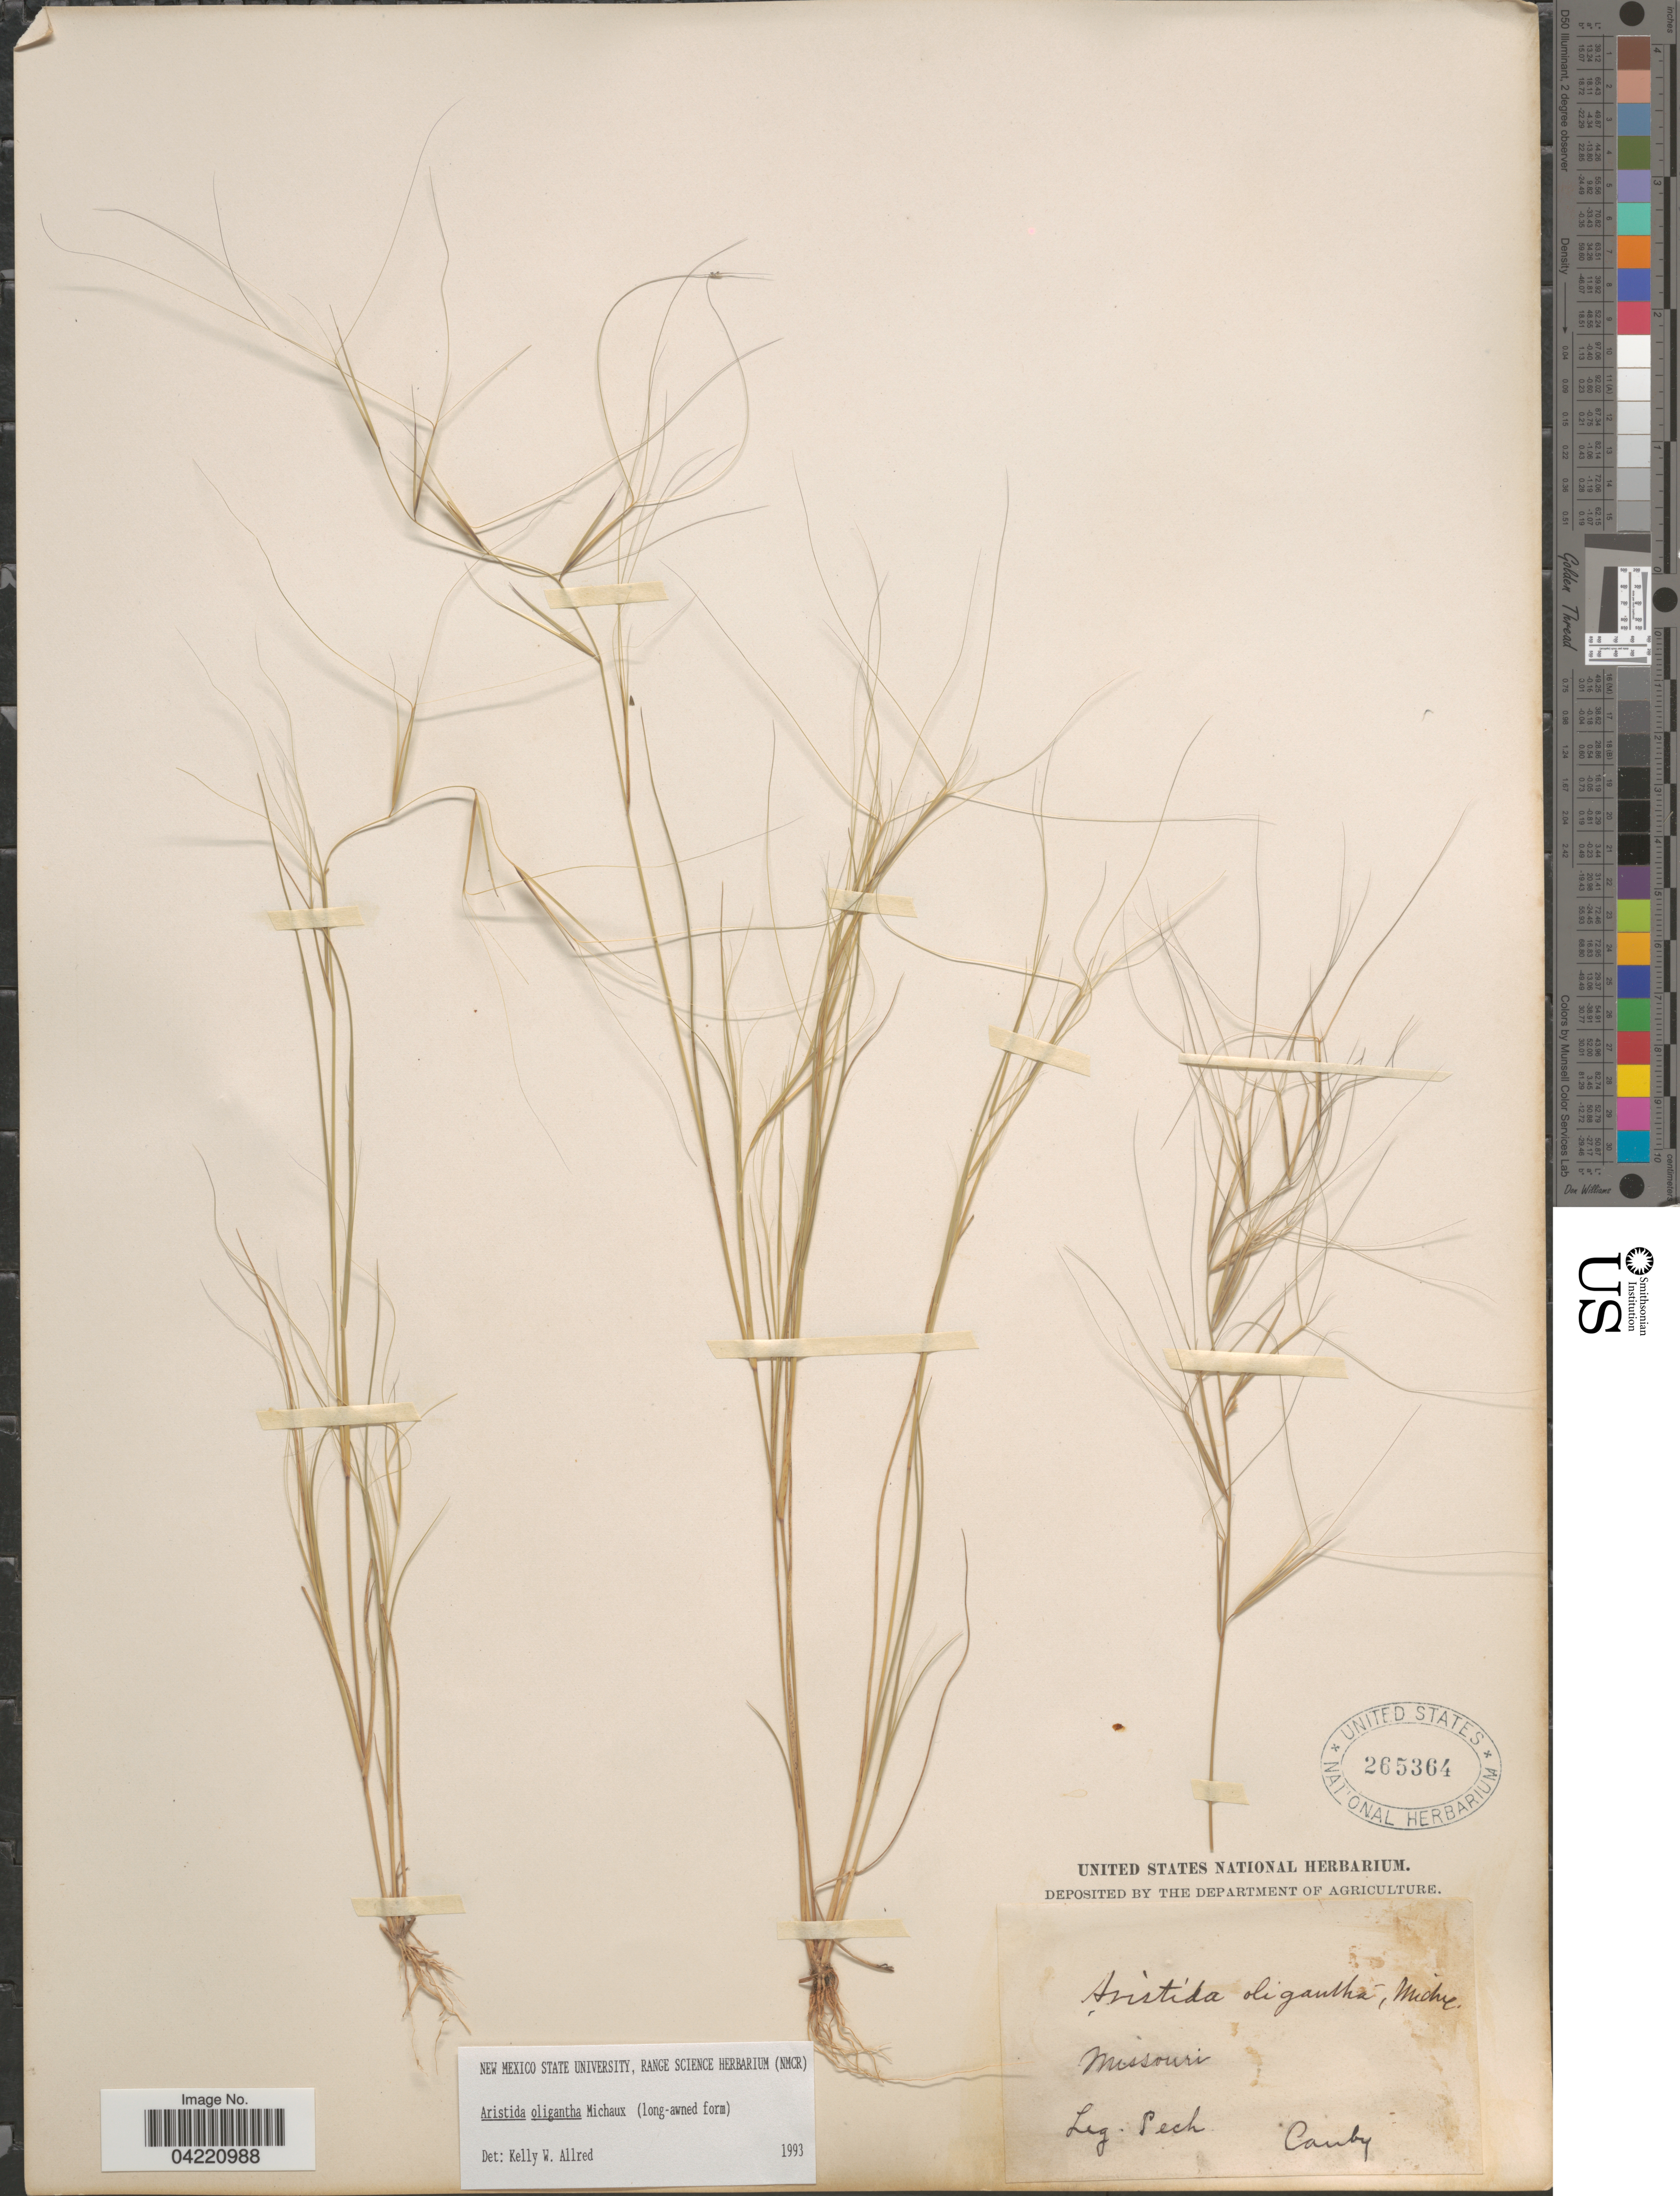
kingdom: Plantae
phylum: Tracheophyta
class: Liliopsida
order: Poales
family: Poaceae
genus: Aristida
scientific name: Aristida oligantha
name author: Michx.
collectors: Pech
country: United States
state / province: Missouri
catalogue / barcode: US 265364